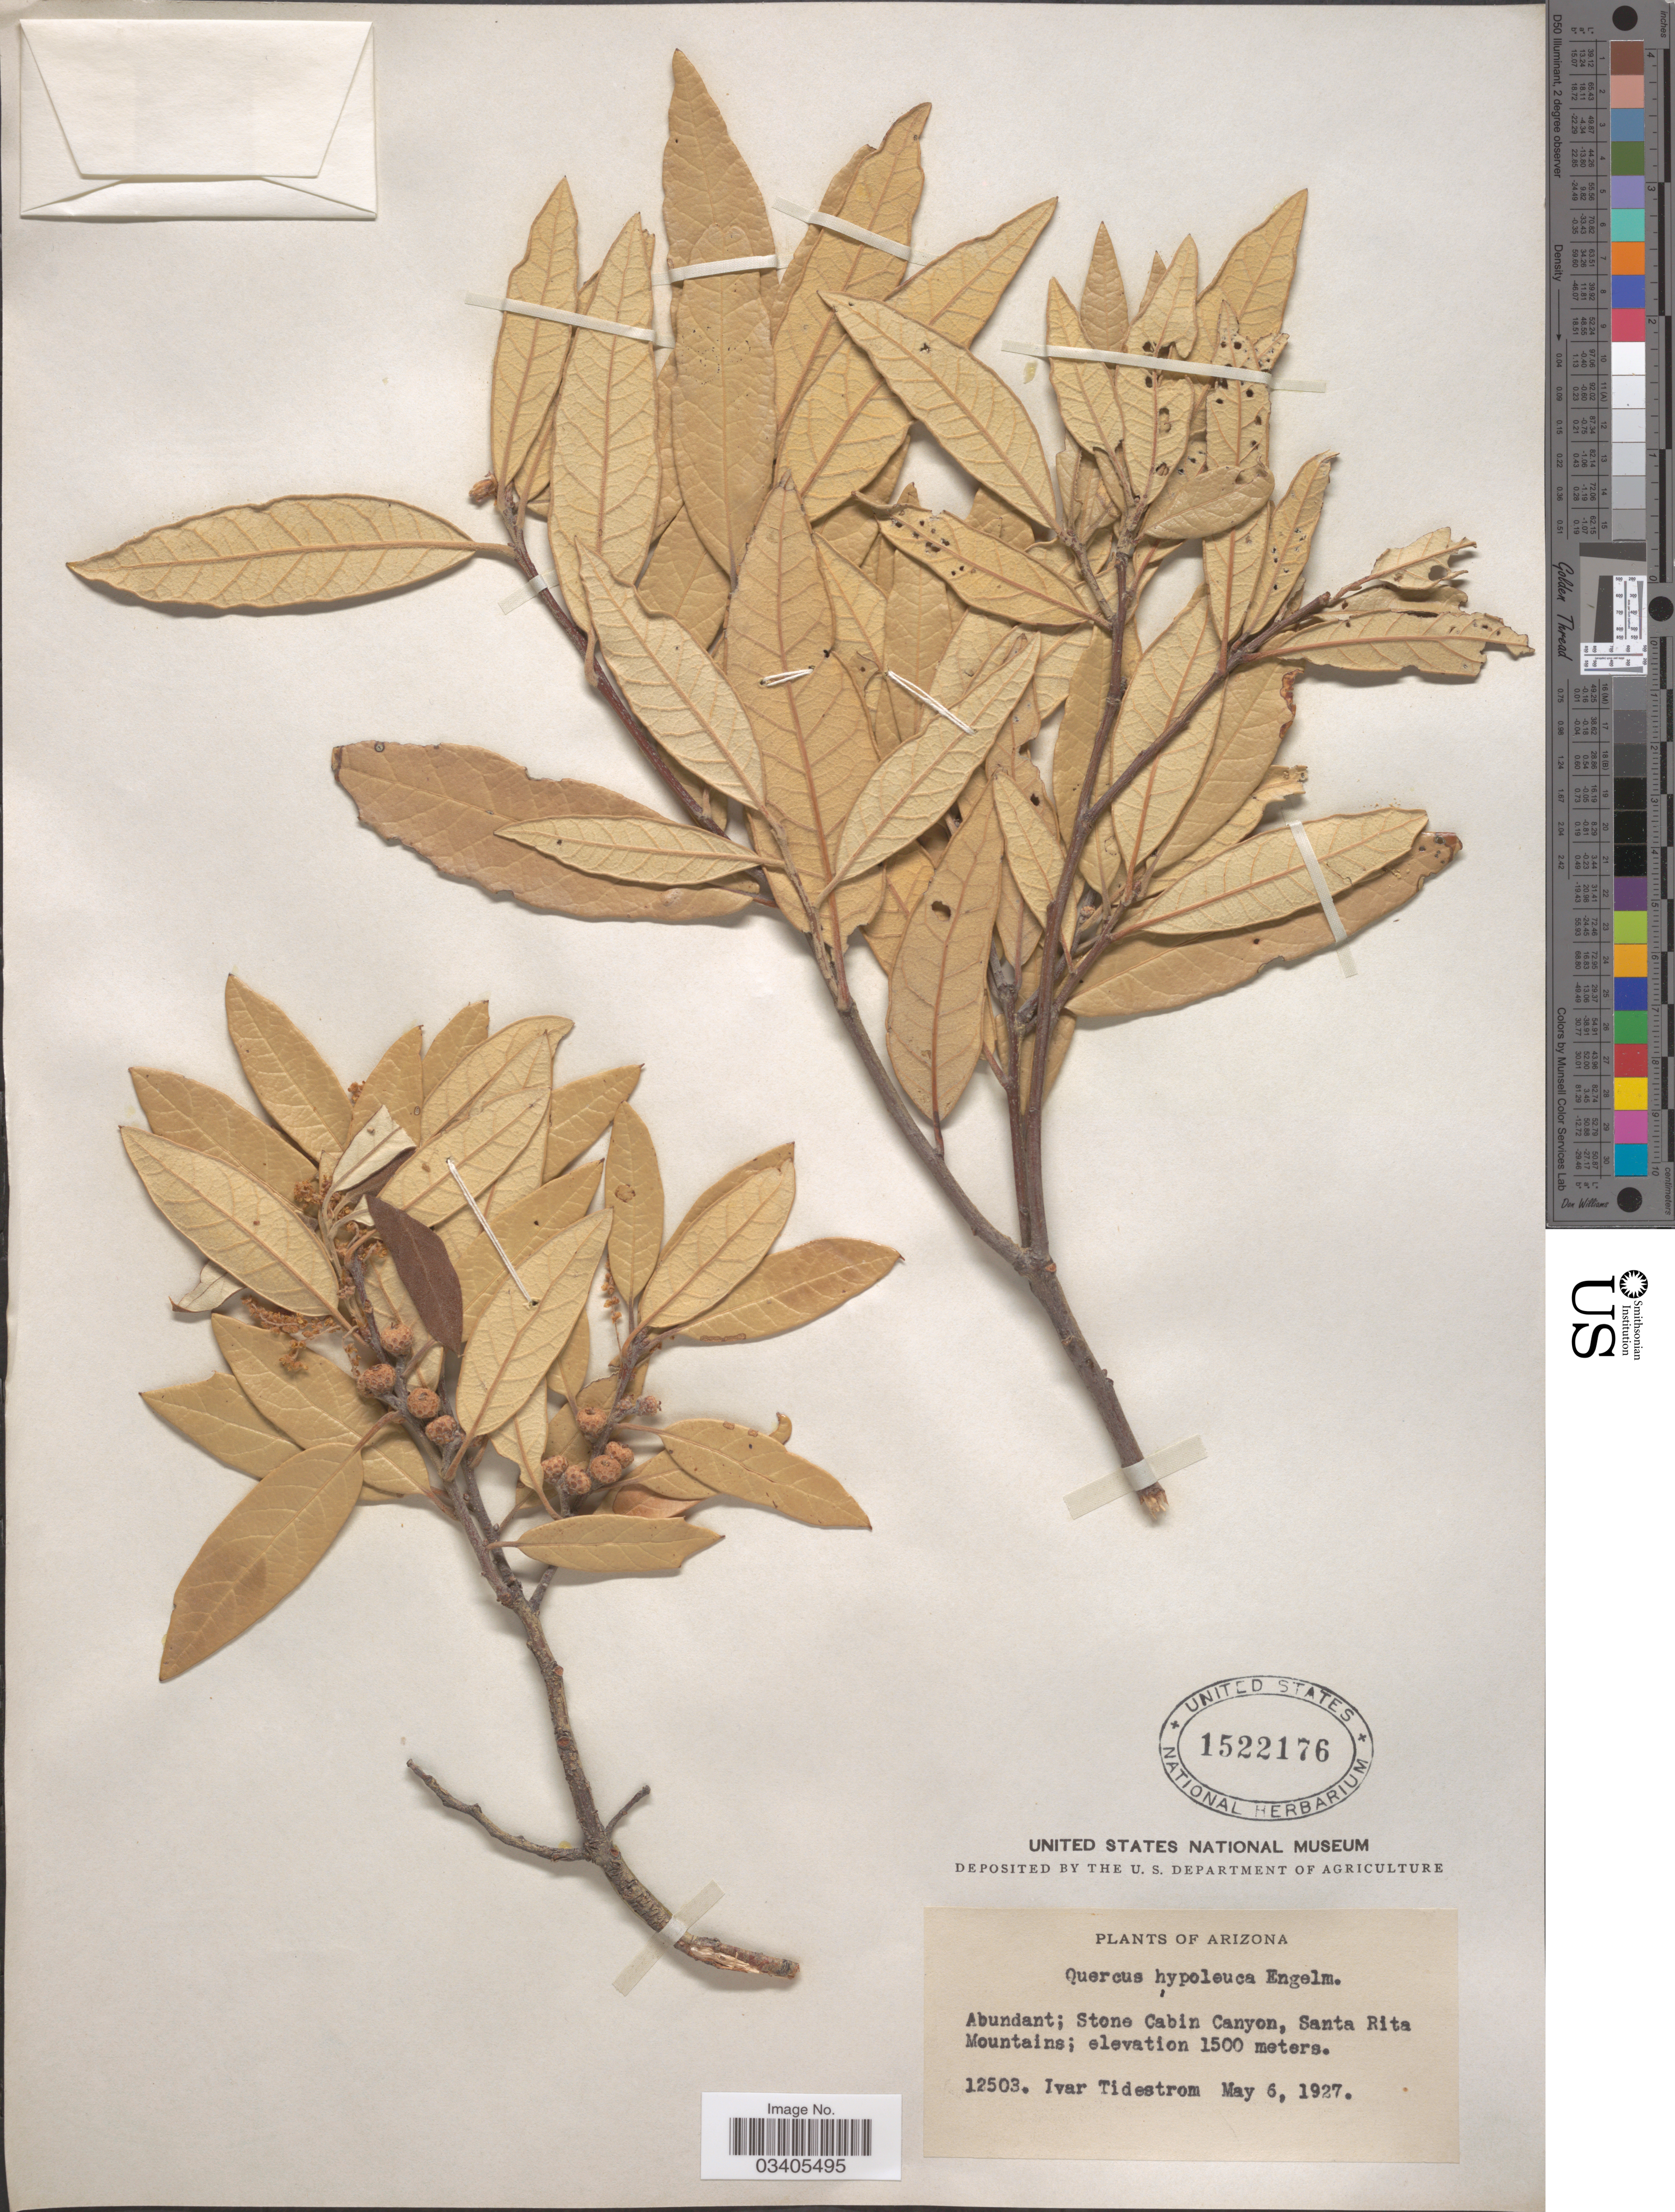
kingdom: Plantae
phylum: Tracheophyta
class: Magnoliopsida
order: Fagales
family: Fagaceae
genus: Quercus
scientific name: Quercus hypoleucoides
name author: A. Camus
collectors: I. F. Tidestrom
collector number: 12503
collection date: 1927-05-06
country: United States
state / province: Arizona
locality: Stone Cabin Canyon, Santa Rita Mountains.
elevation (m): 1500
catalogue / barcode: US 1522176